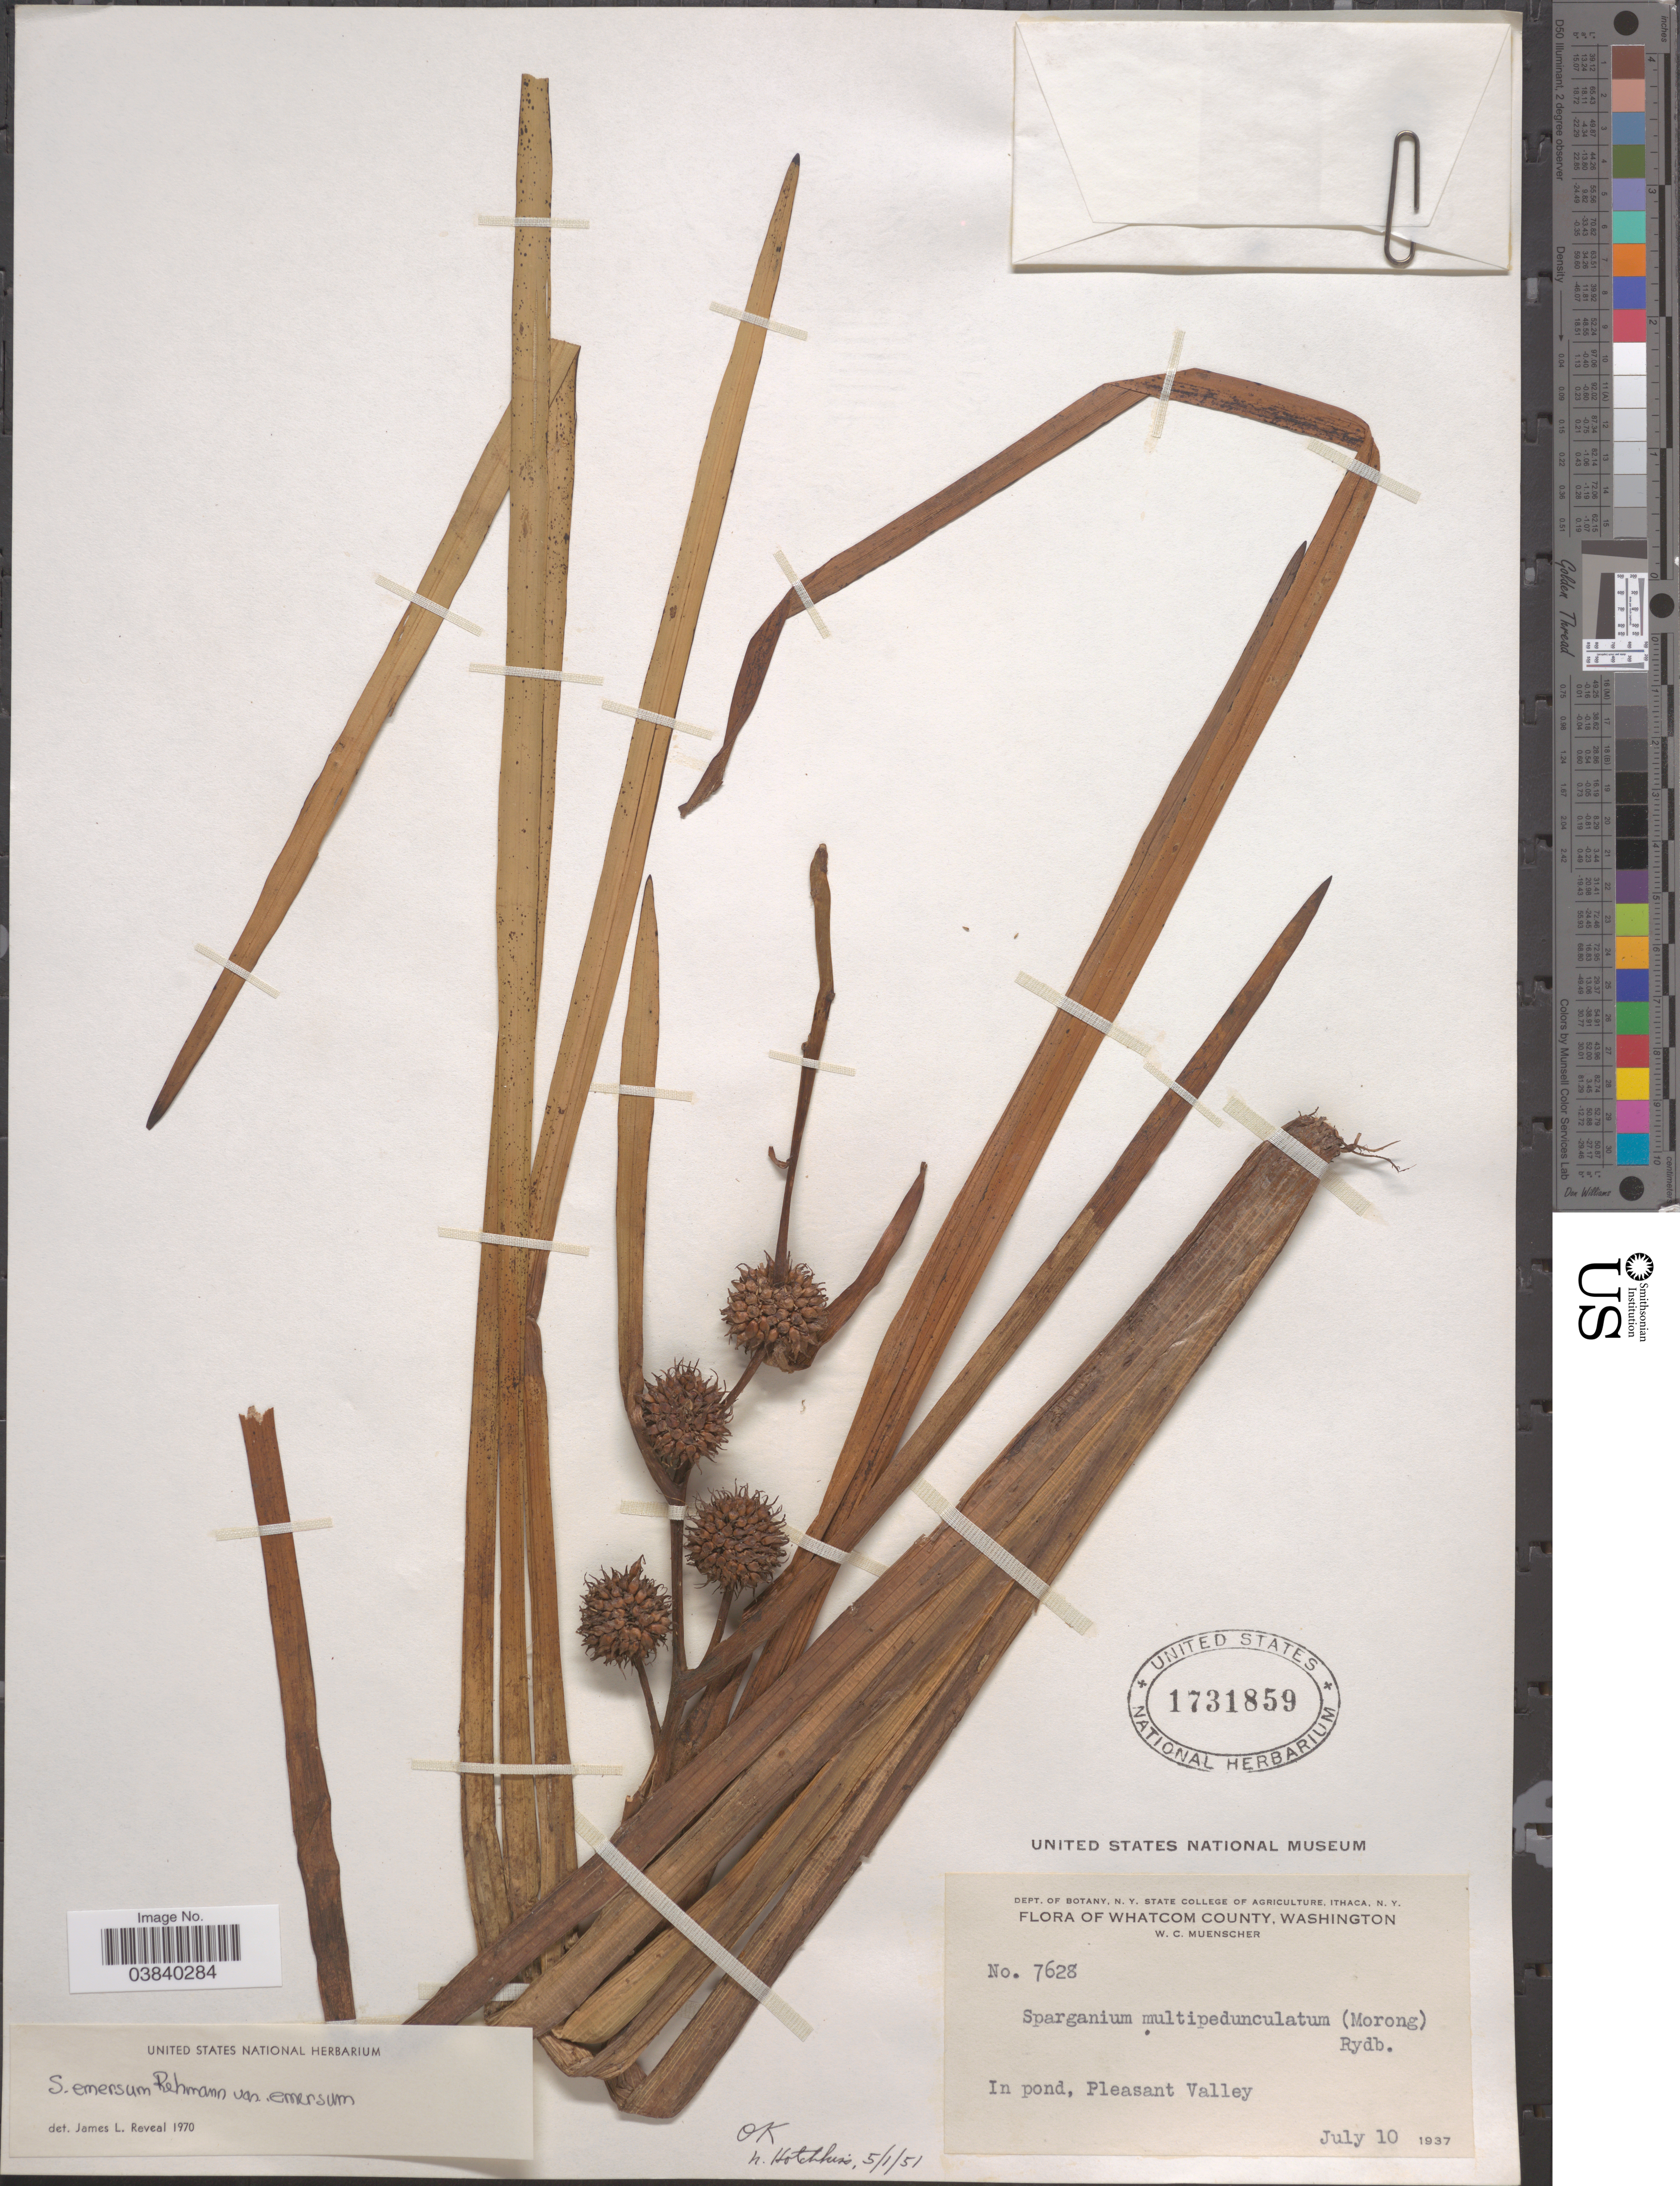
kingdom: Plantae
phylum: Tracheophyta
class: Liliopsida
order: Poales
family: Typhaceae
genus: Sparganium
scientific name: Sparganium emersum var. multipedunculatum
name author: (Morong) Reveal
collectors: W. Muenscher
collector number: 7628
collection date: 1937-07-10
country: United States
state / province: Washington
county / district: Whatcom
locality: Whatcom County. Pleasant Valley.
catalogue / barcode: US 1731859